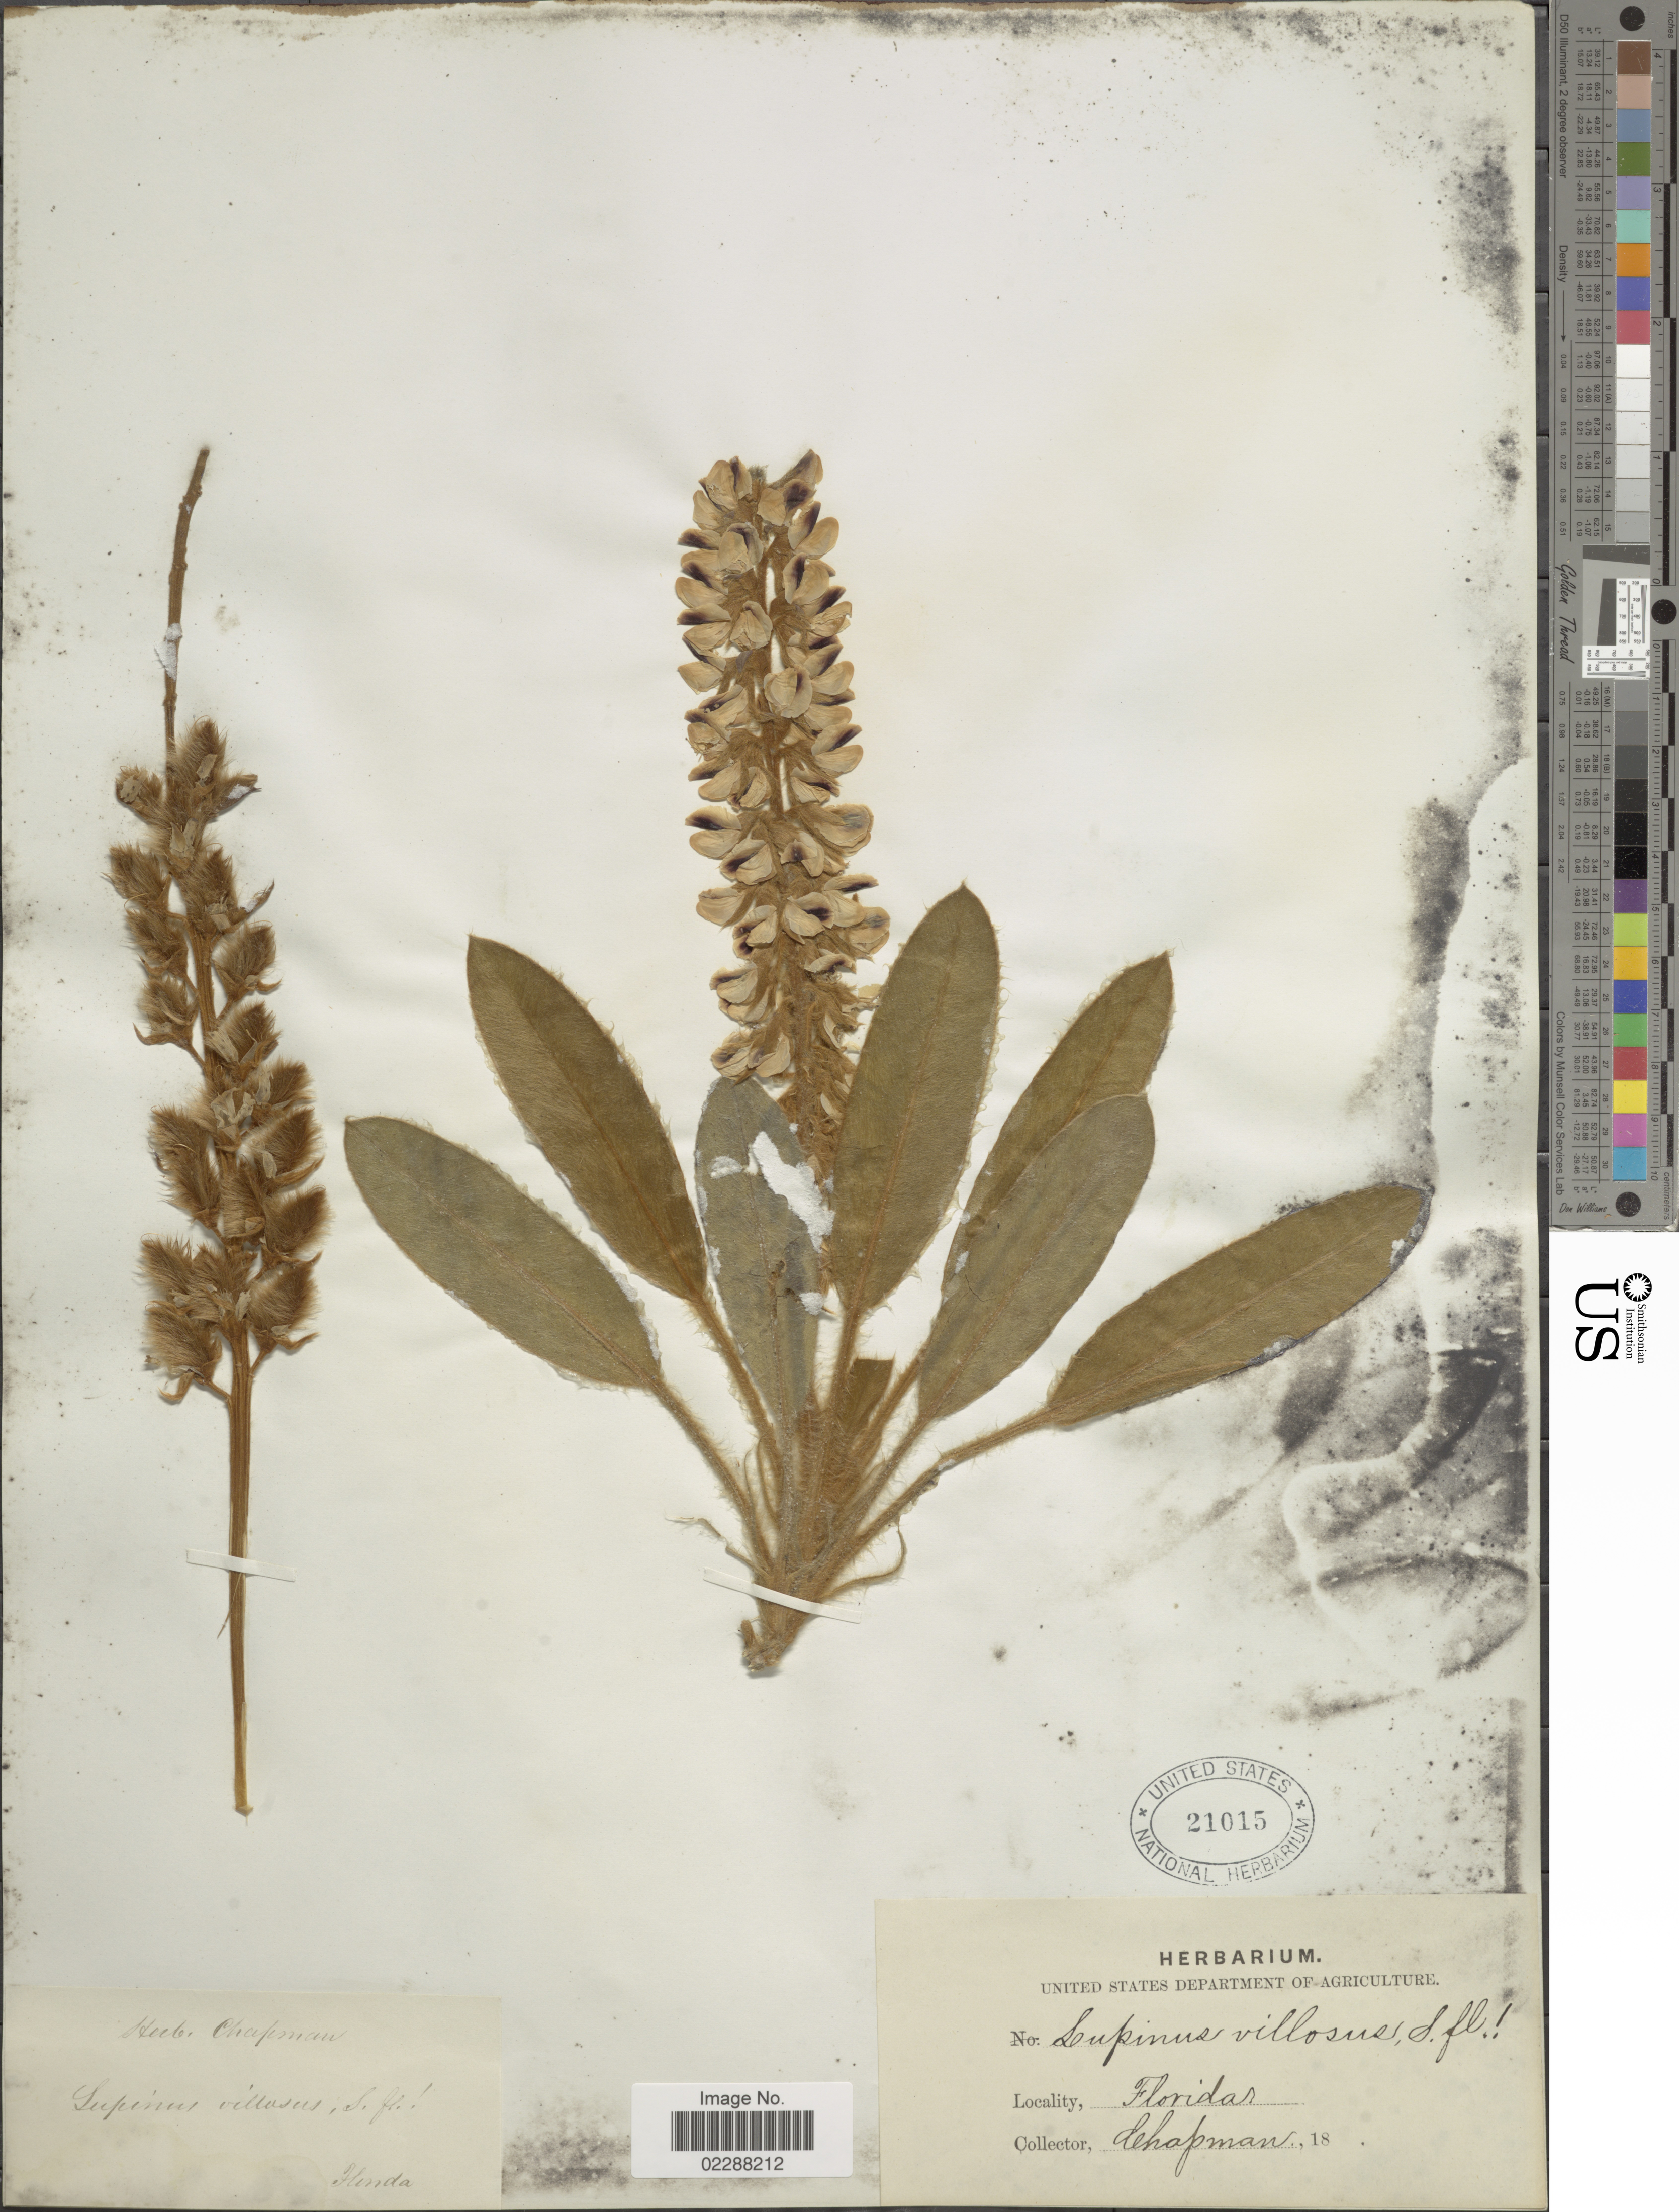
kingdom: Plantae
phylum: Tracheophyta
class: Magnoliopsida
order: Fabales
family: Fabaceae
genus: Lupinus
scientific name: Lupinus villosus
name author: Willd.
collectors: A. Chapman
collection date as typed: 18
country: United States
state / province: Florida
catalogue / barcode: US 21015